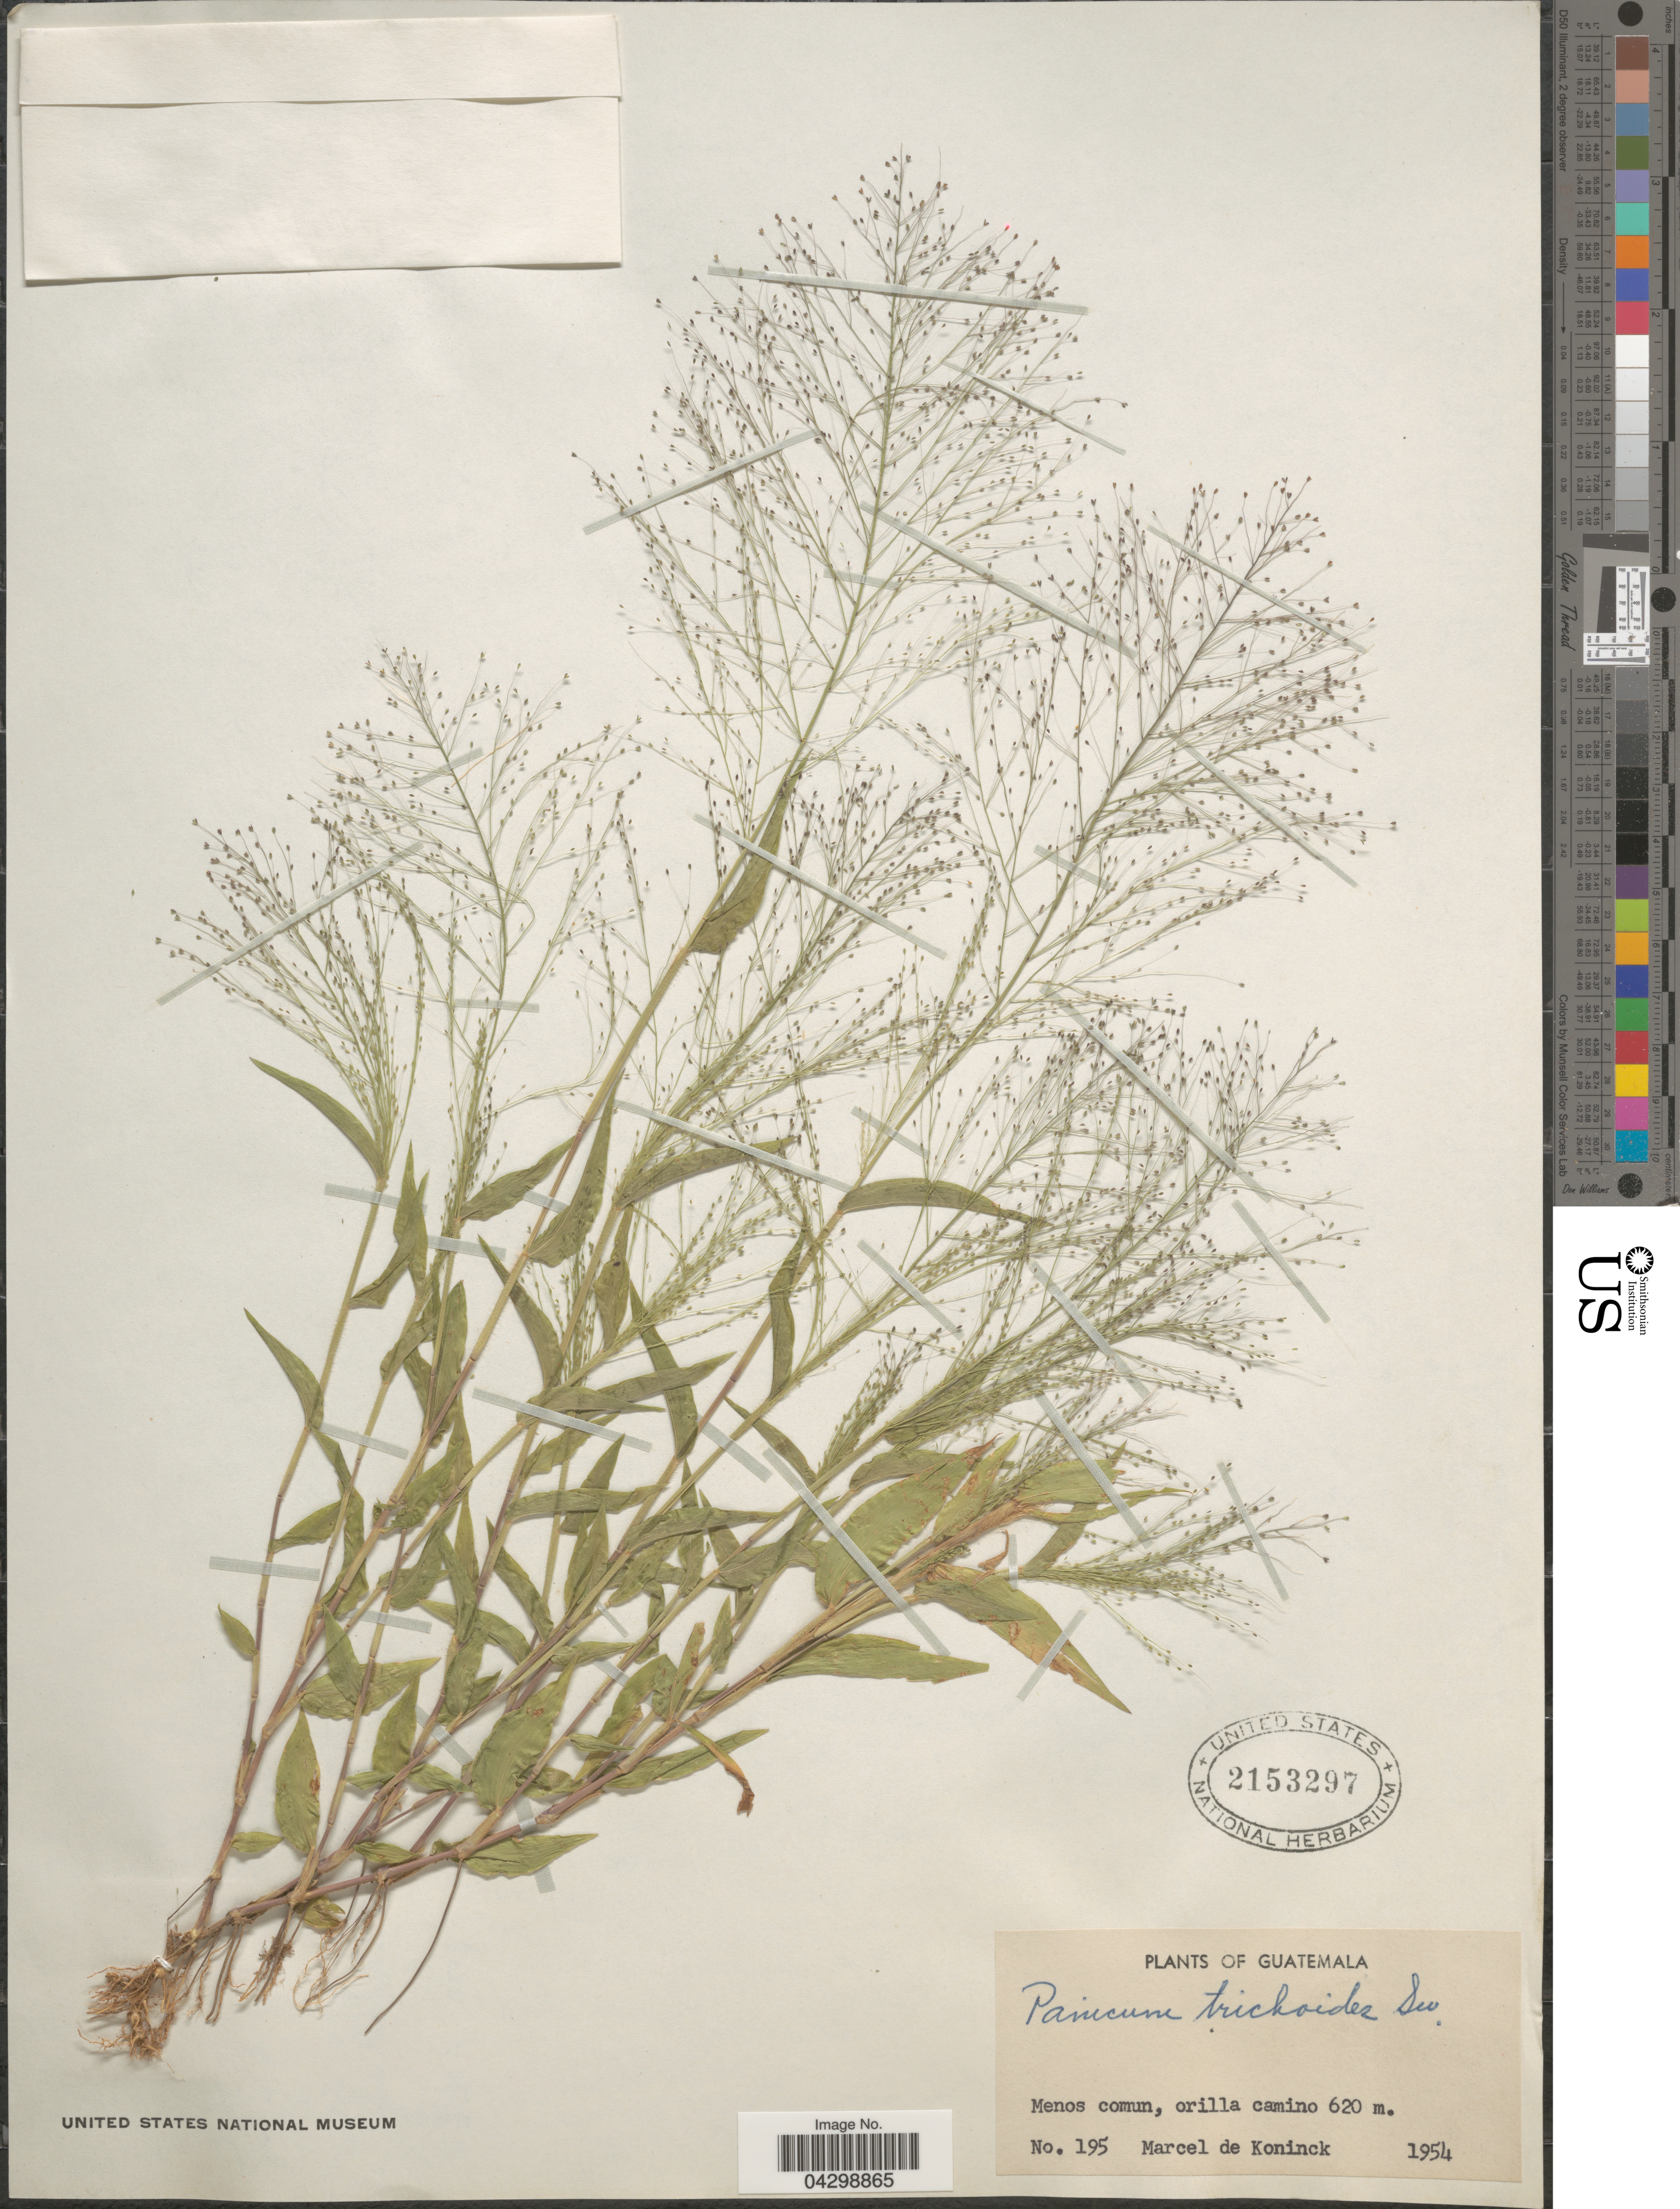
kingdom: Plantae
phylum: Tracheophyta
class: Liliopsida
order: Poales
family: Poaceae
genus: Panicum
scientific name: Panicum trichoides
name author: Sw.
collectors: M. Koninck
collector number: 195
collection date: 1954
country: Guatemala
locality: Menos comun, orilla camino.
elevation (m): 620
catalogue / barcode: US 2153297